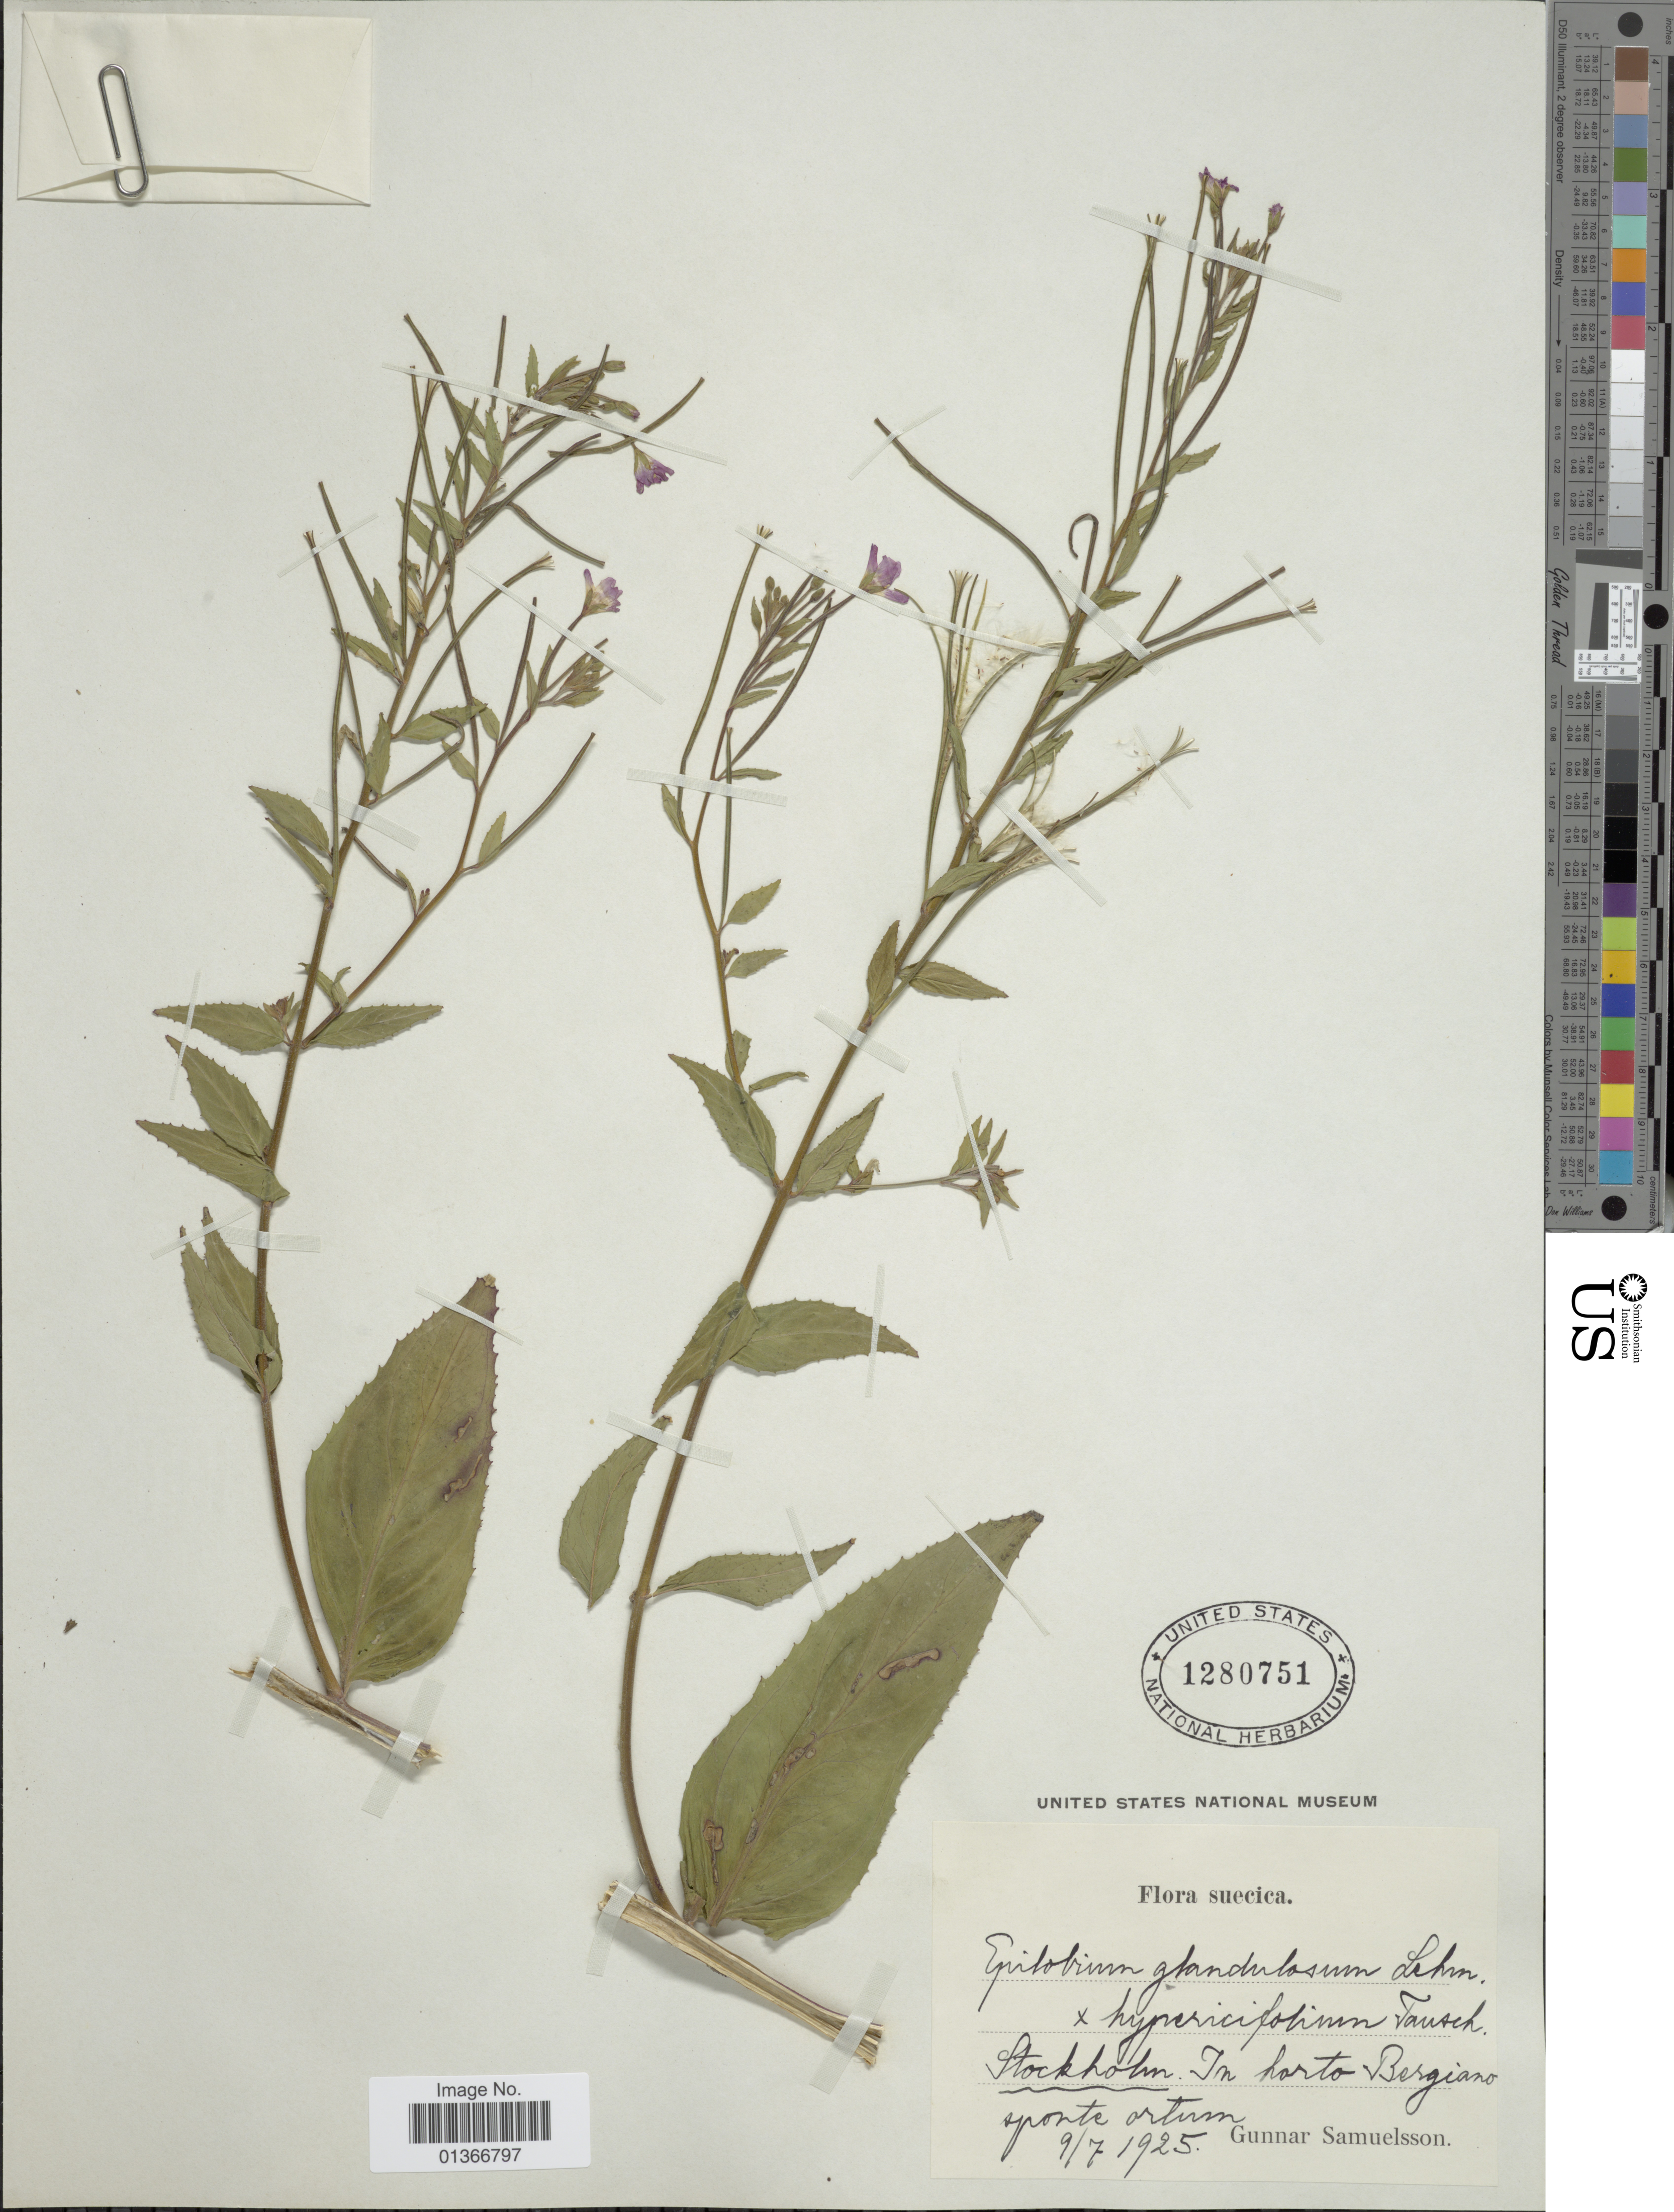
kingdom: Plantae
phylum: Tracheophyta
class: Magnoliopsida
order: Myrtales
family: Onagraceae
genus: Epilobium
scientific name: Epilobium ciliatum subsp. glandulosum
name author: (Lehm.) Hoch & P.H. Raven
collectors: G. Samuelsson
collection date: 1925-07-09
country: Sweden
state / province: Stockholm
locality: In horto Bergiani sponte ortum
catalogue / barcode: US 1280751